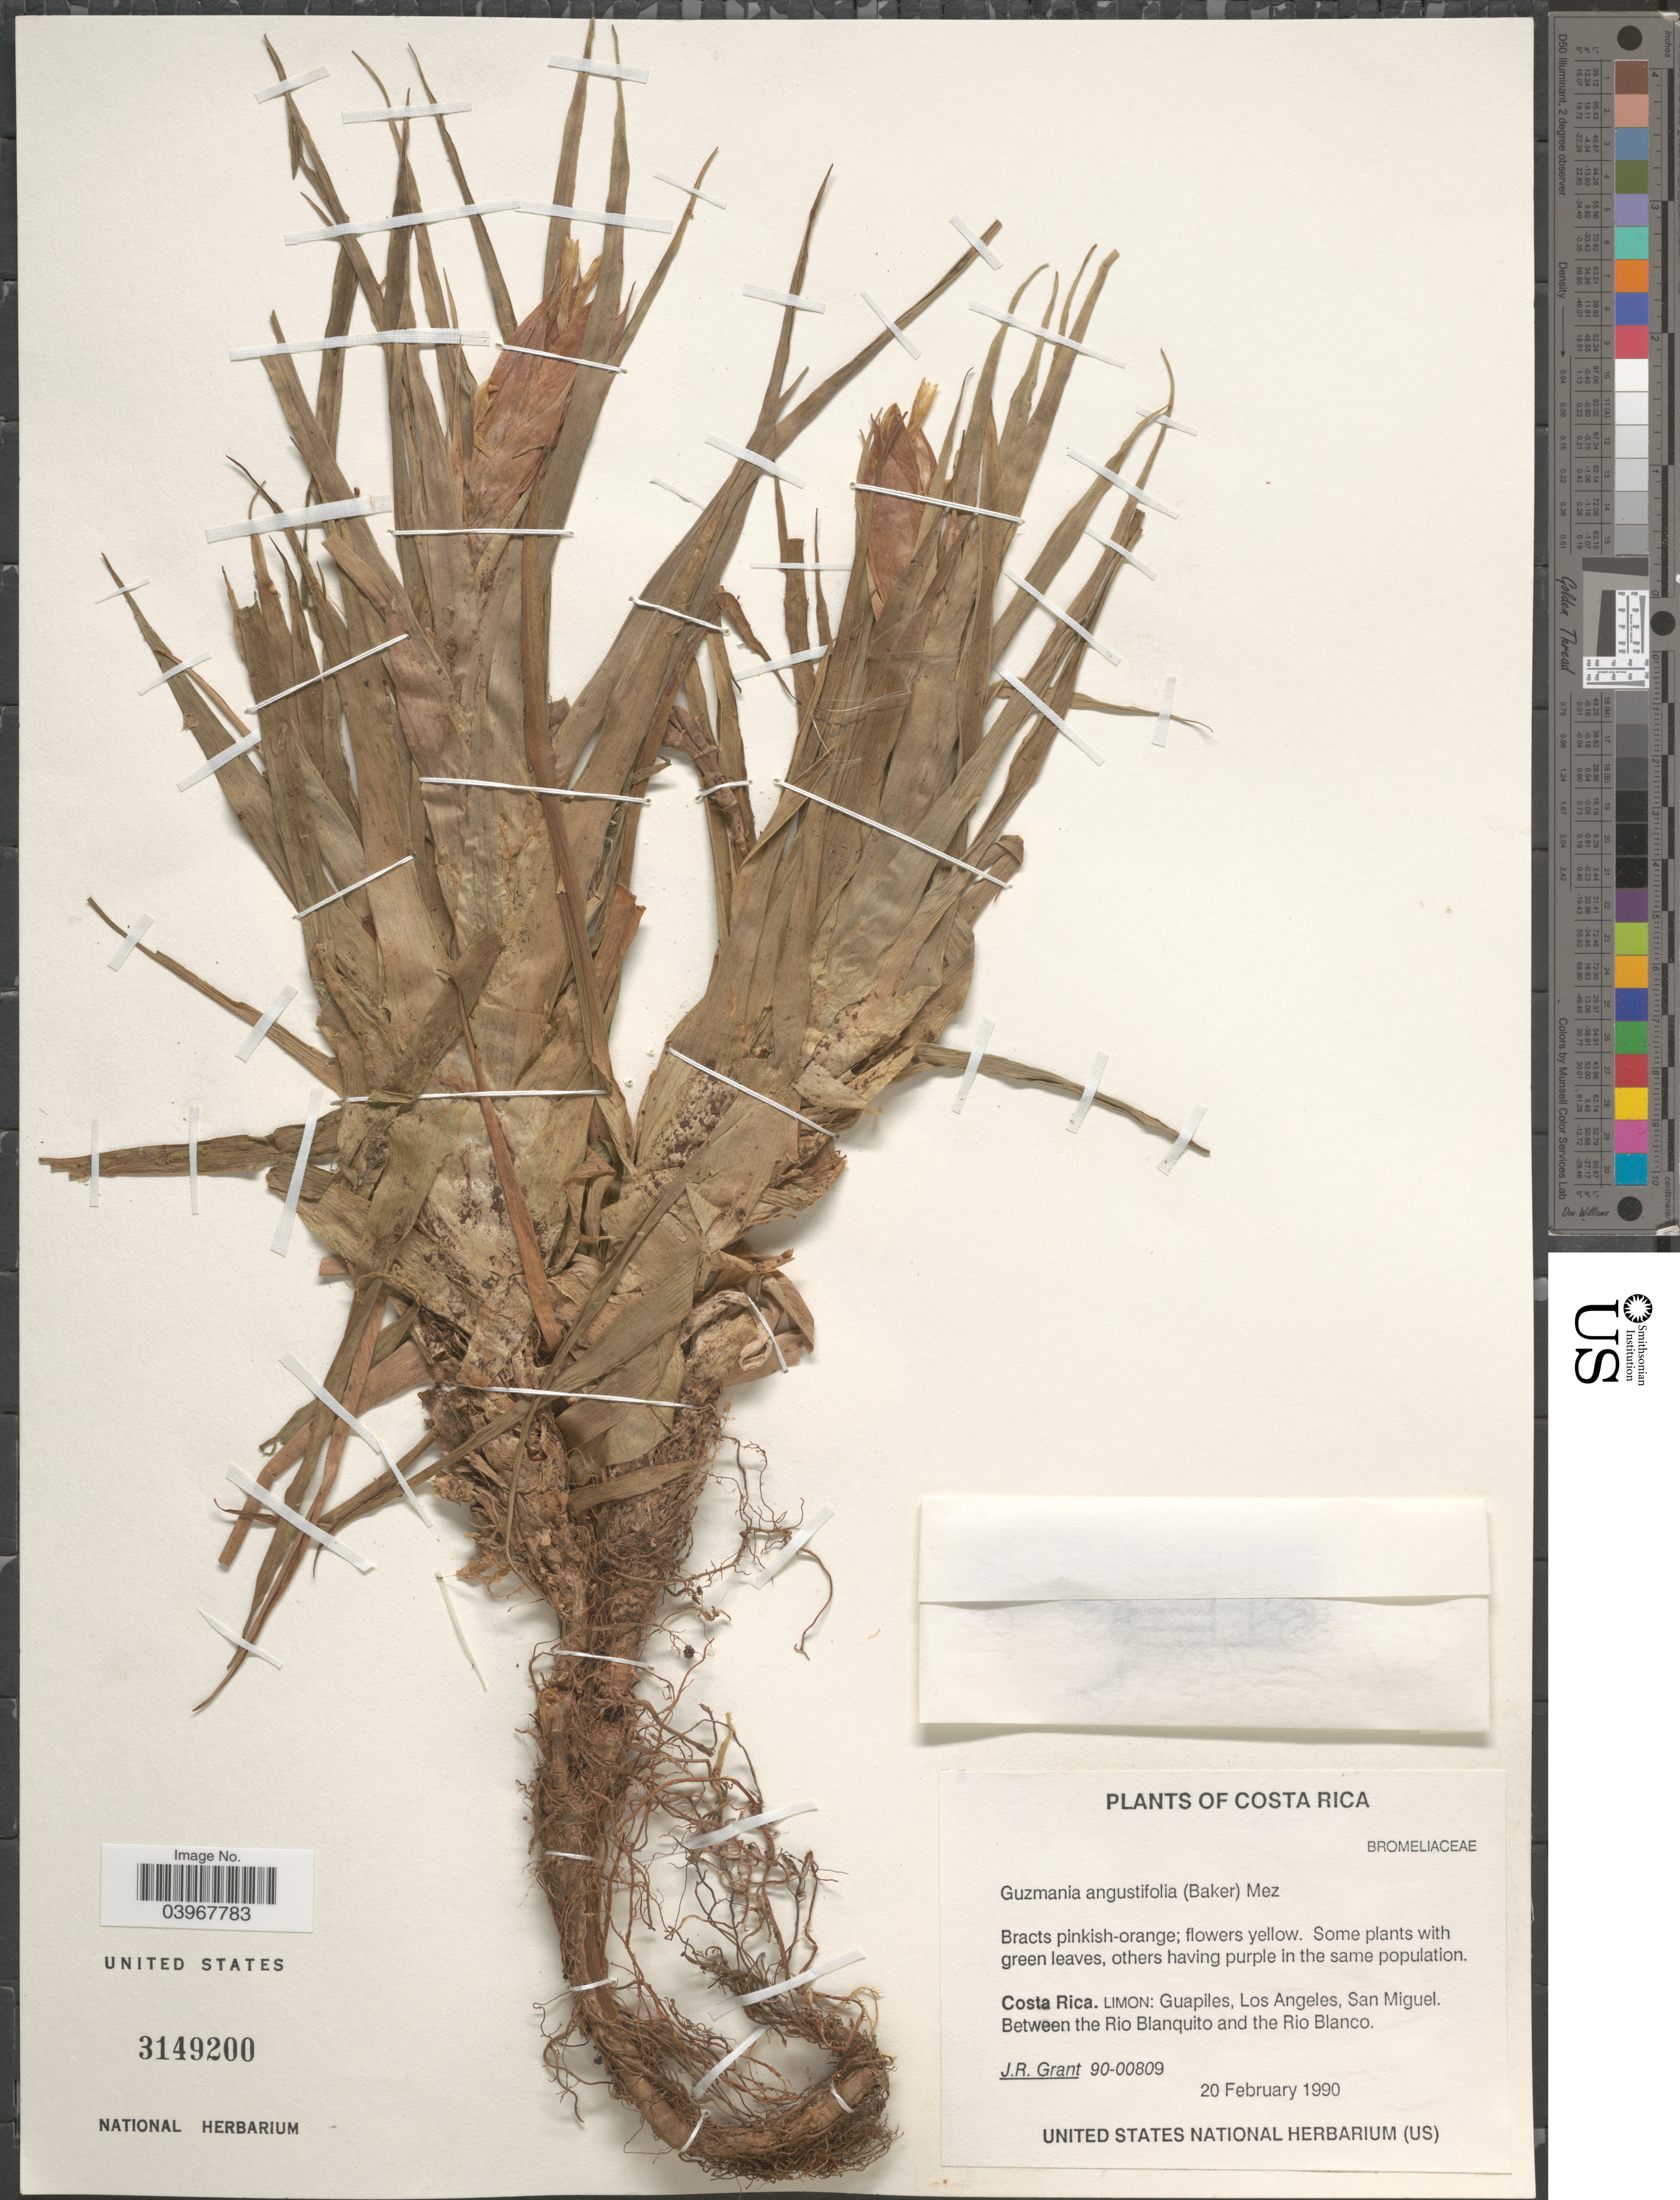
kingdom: Plantae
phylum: Tracheophyta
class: Liliopsida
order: Poales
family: Bromeliaceae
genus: Guzmania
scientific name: Guzmania angustifolia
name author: (Baker) Wittm.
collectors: J. Grant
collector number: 90-00809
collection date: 1990-02-20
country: Costa Rica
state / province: Limón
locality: Guapiles, Los Angeles, San Miguel. Between the Rio Blanquito and the Rio Blanco.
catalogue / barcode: US 3149200